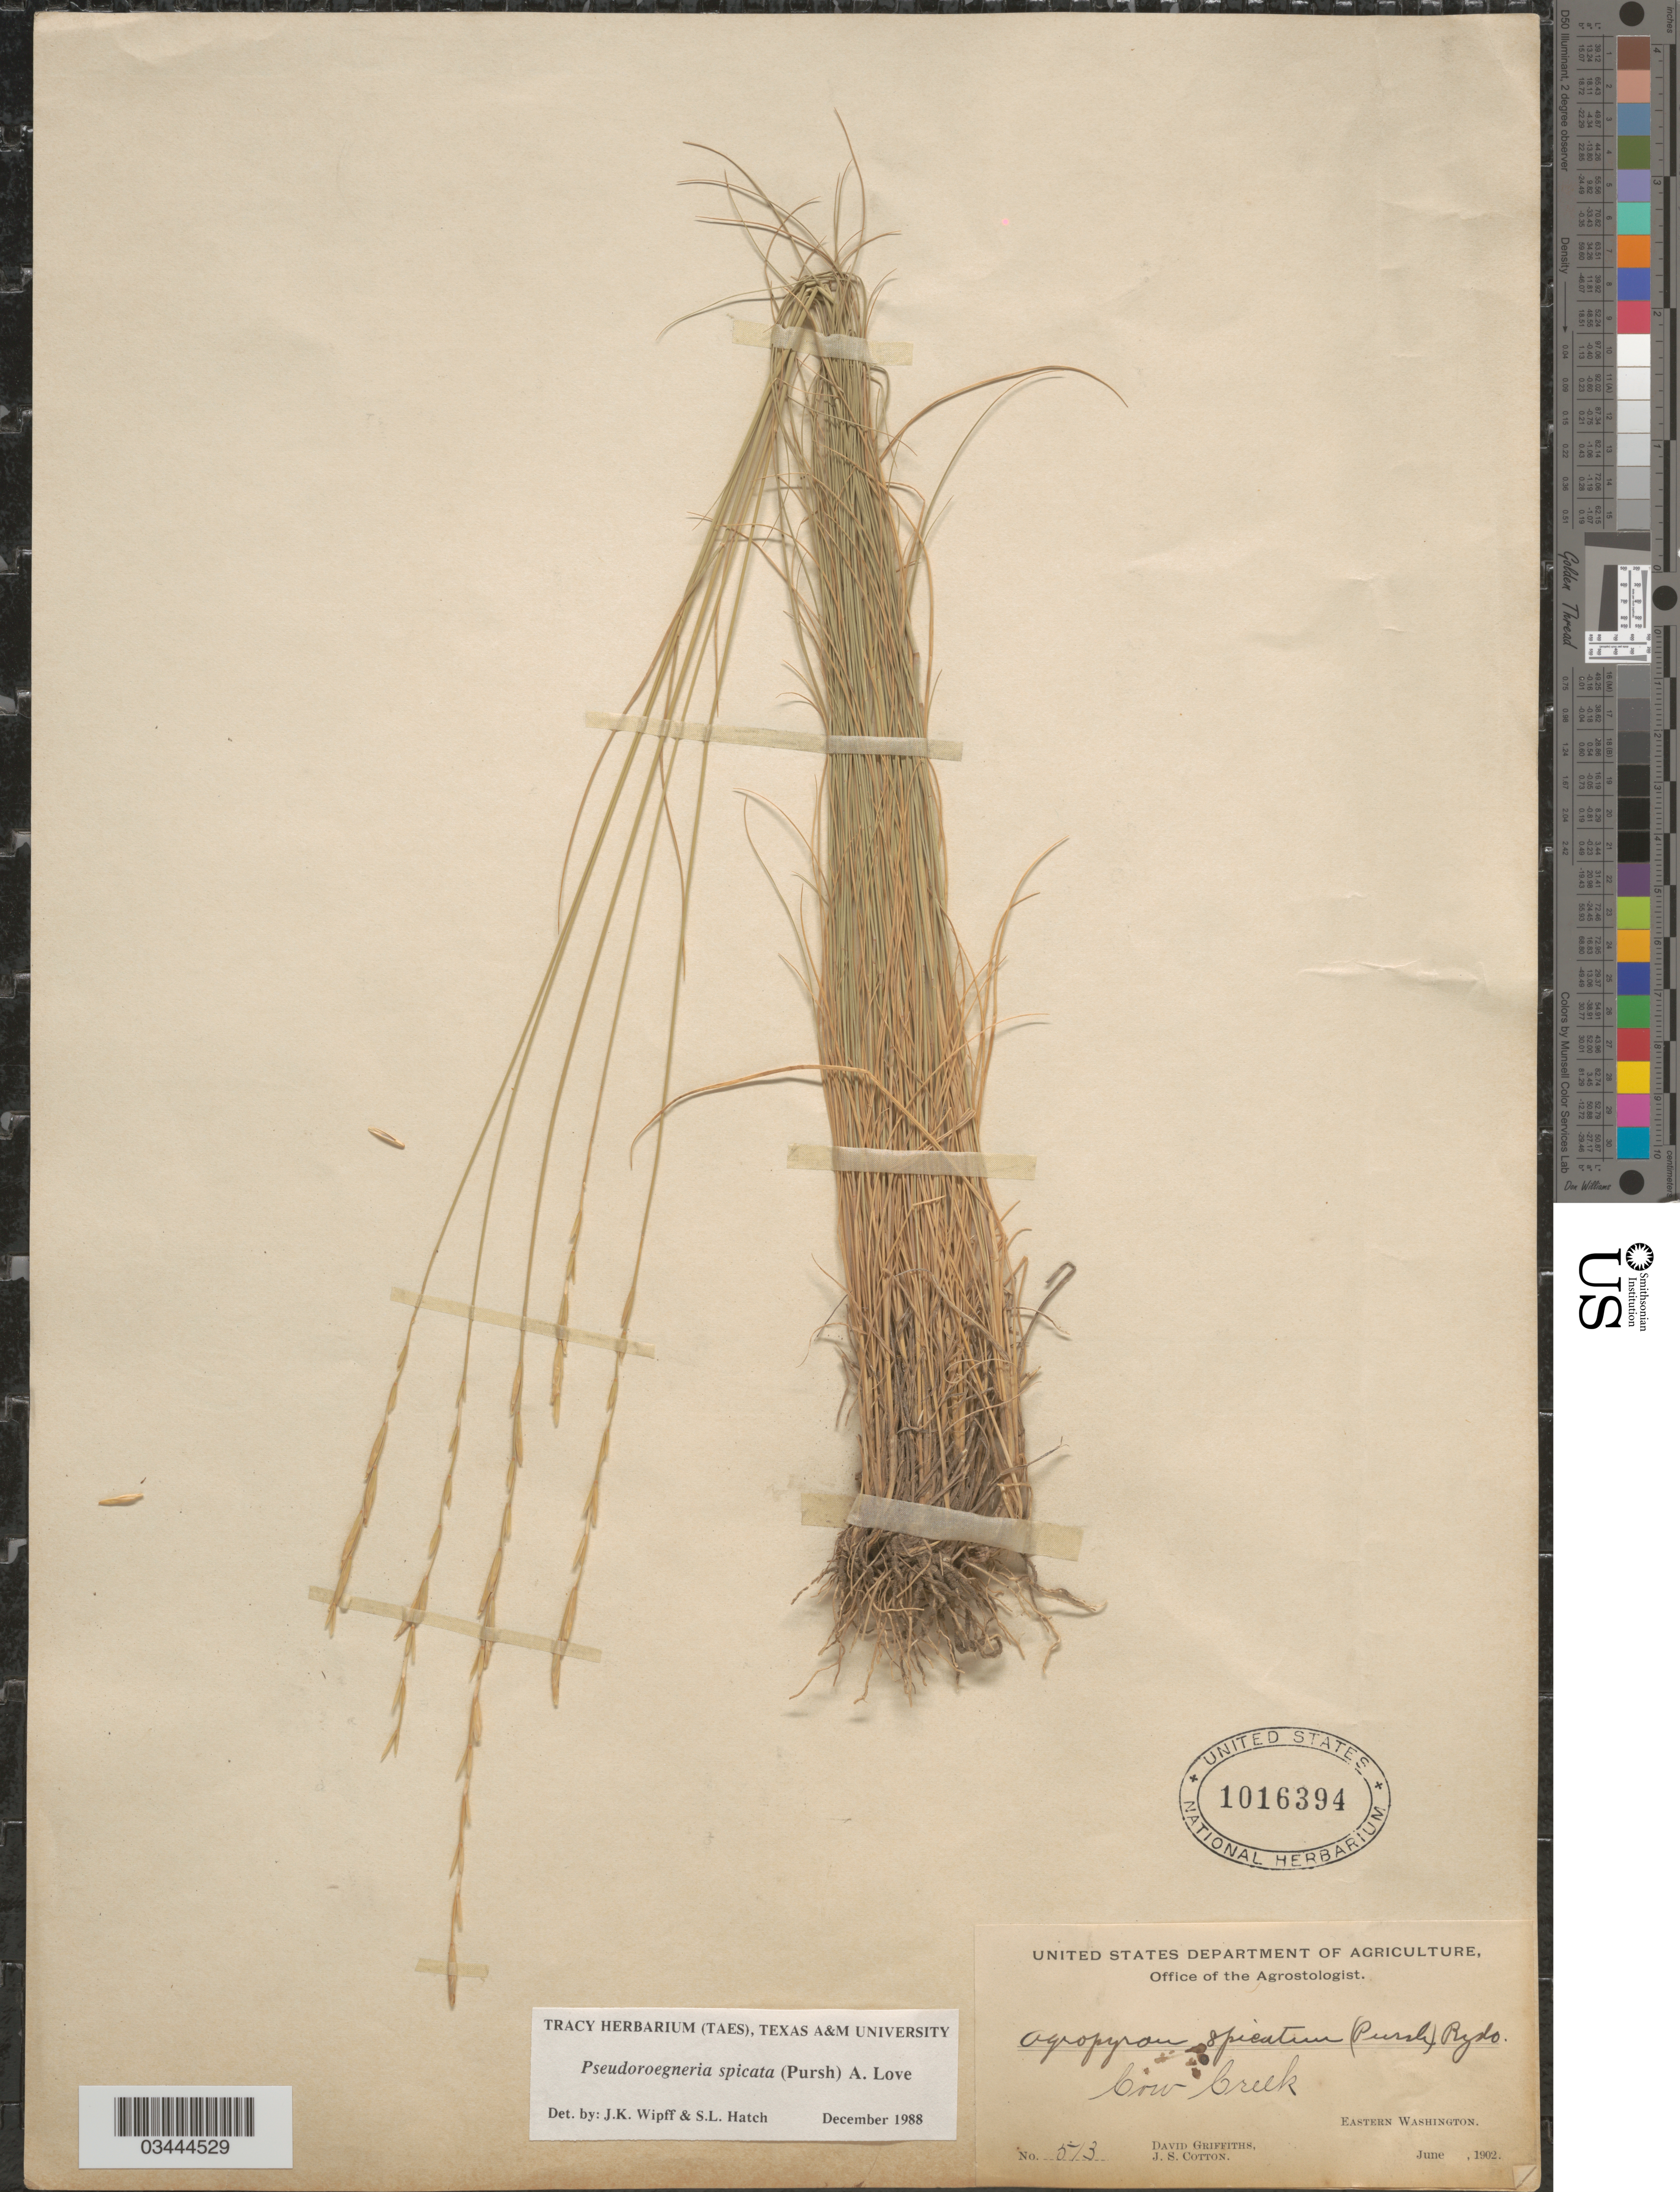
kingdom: Plantae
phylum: Tracheophyta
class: Liliopsida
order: Poales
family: Poaceae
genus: Pseudoroegneria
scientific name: Pseudoroegneria spicata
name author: (Pursh) Á. Löve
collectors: D. Griffiths & J. S. Cotton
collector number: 513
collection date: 1902-06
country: United States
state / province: Washington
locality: Cow Creek. Eastern Washington.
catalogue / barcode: US 1016394